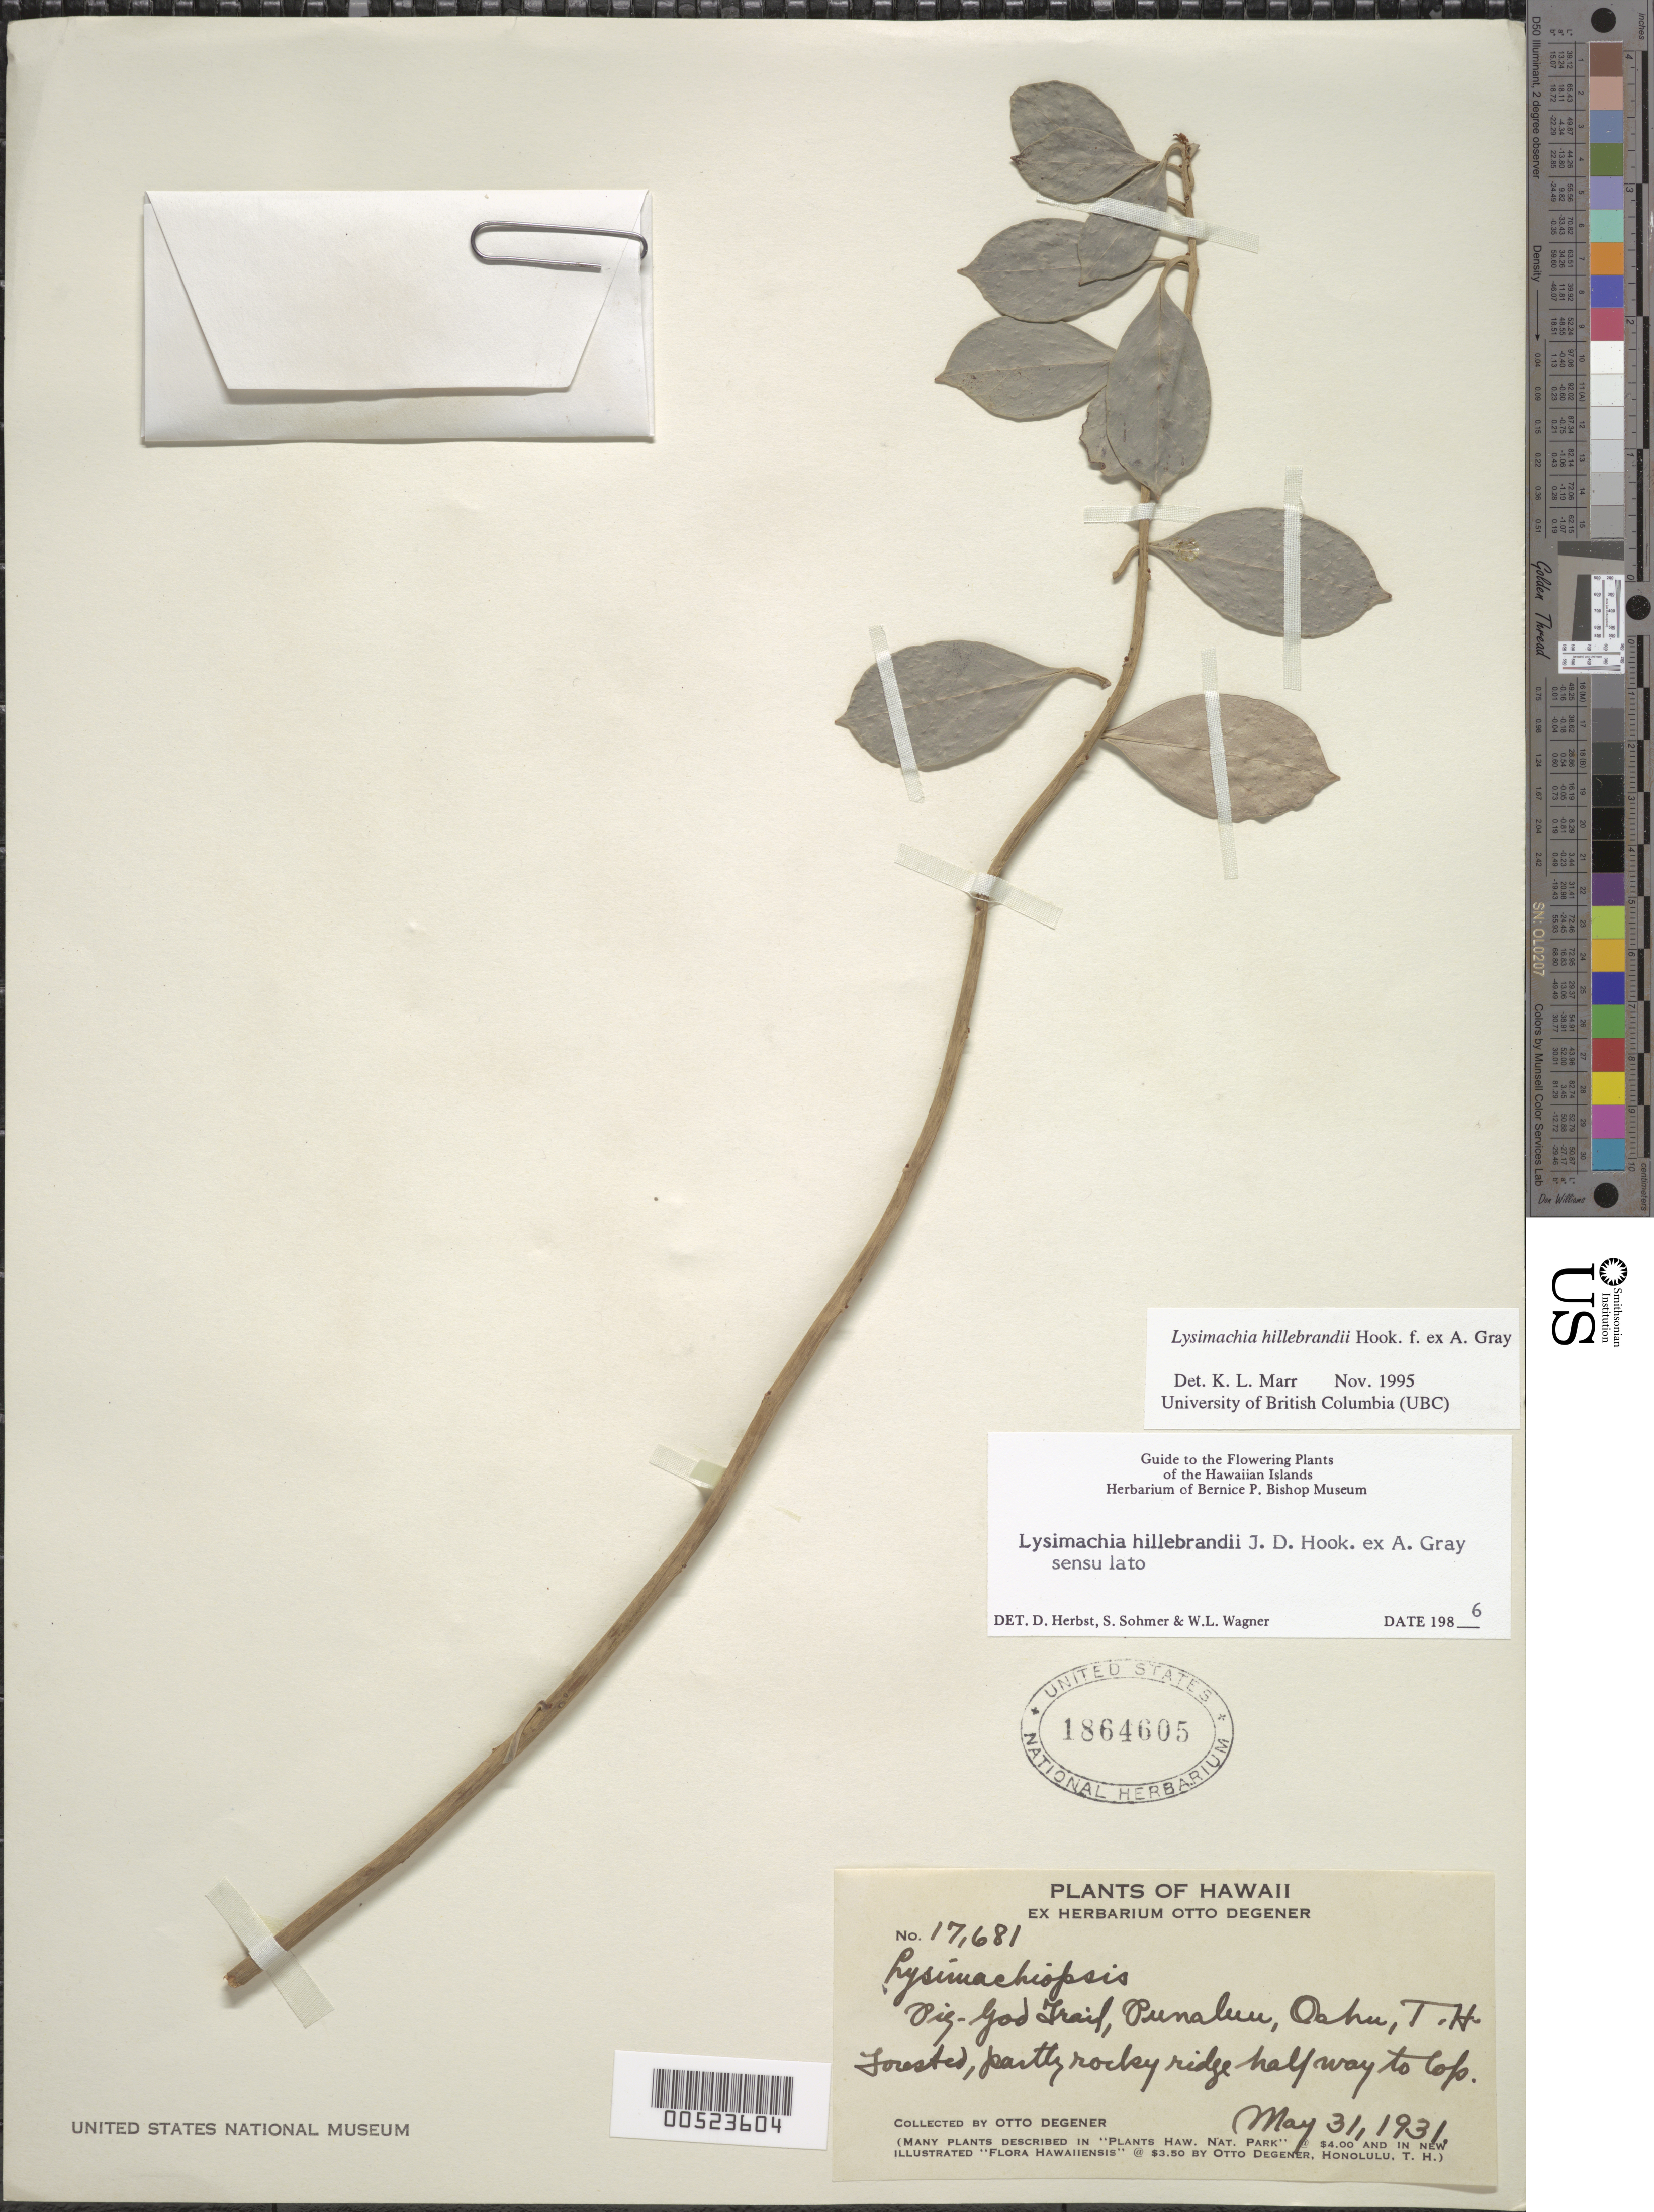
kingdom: Plantae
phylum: Tracheophyta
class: Magnoliopsida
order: Ericales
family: Primulaceae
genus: Lysimachia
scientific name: Lysimachia hillebrandii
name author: Hook. f. ex A. Gray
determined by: Marr, K. L.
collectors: O. Degener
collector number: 17681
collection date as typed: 31 May 1931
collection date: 1931-05-31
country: United States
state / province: Hawaii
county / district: Honolulu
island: Oahu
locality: Pig-God Trail, Punaluu, halfway to top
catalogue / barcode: US 1864605